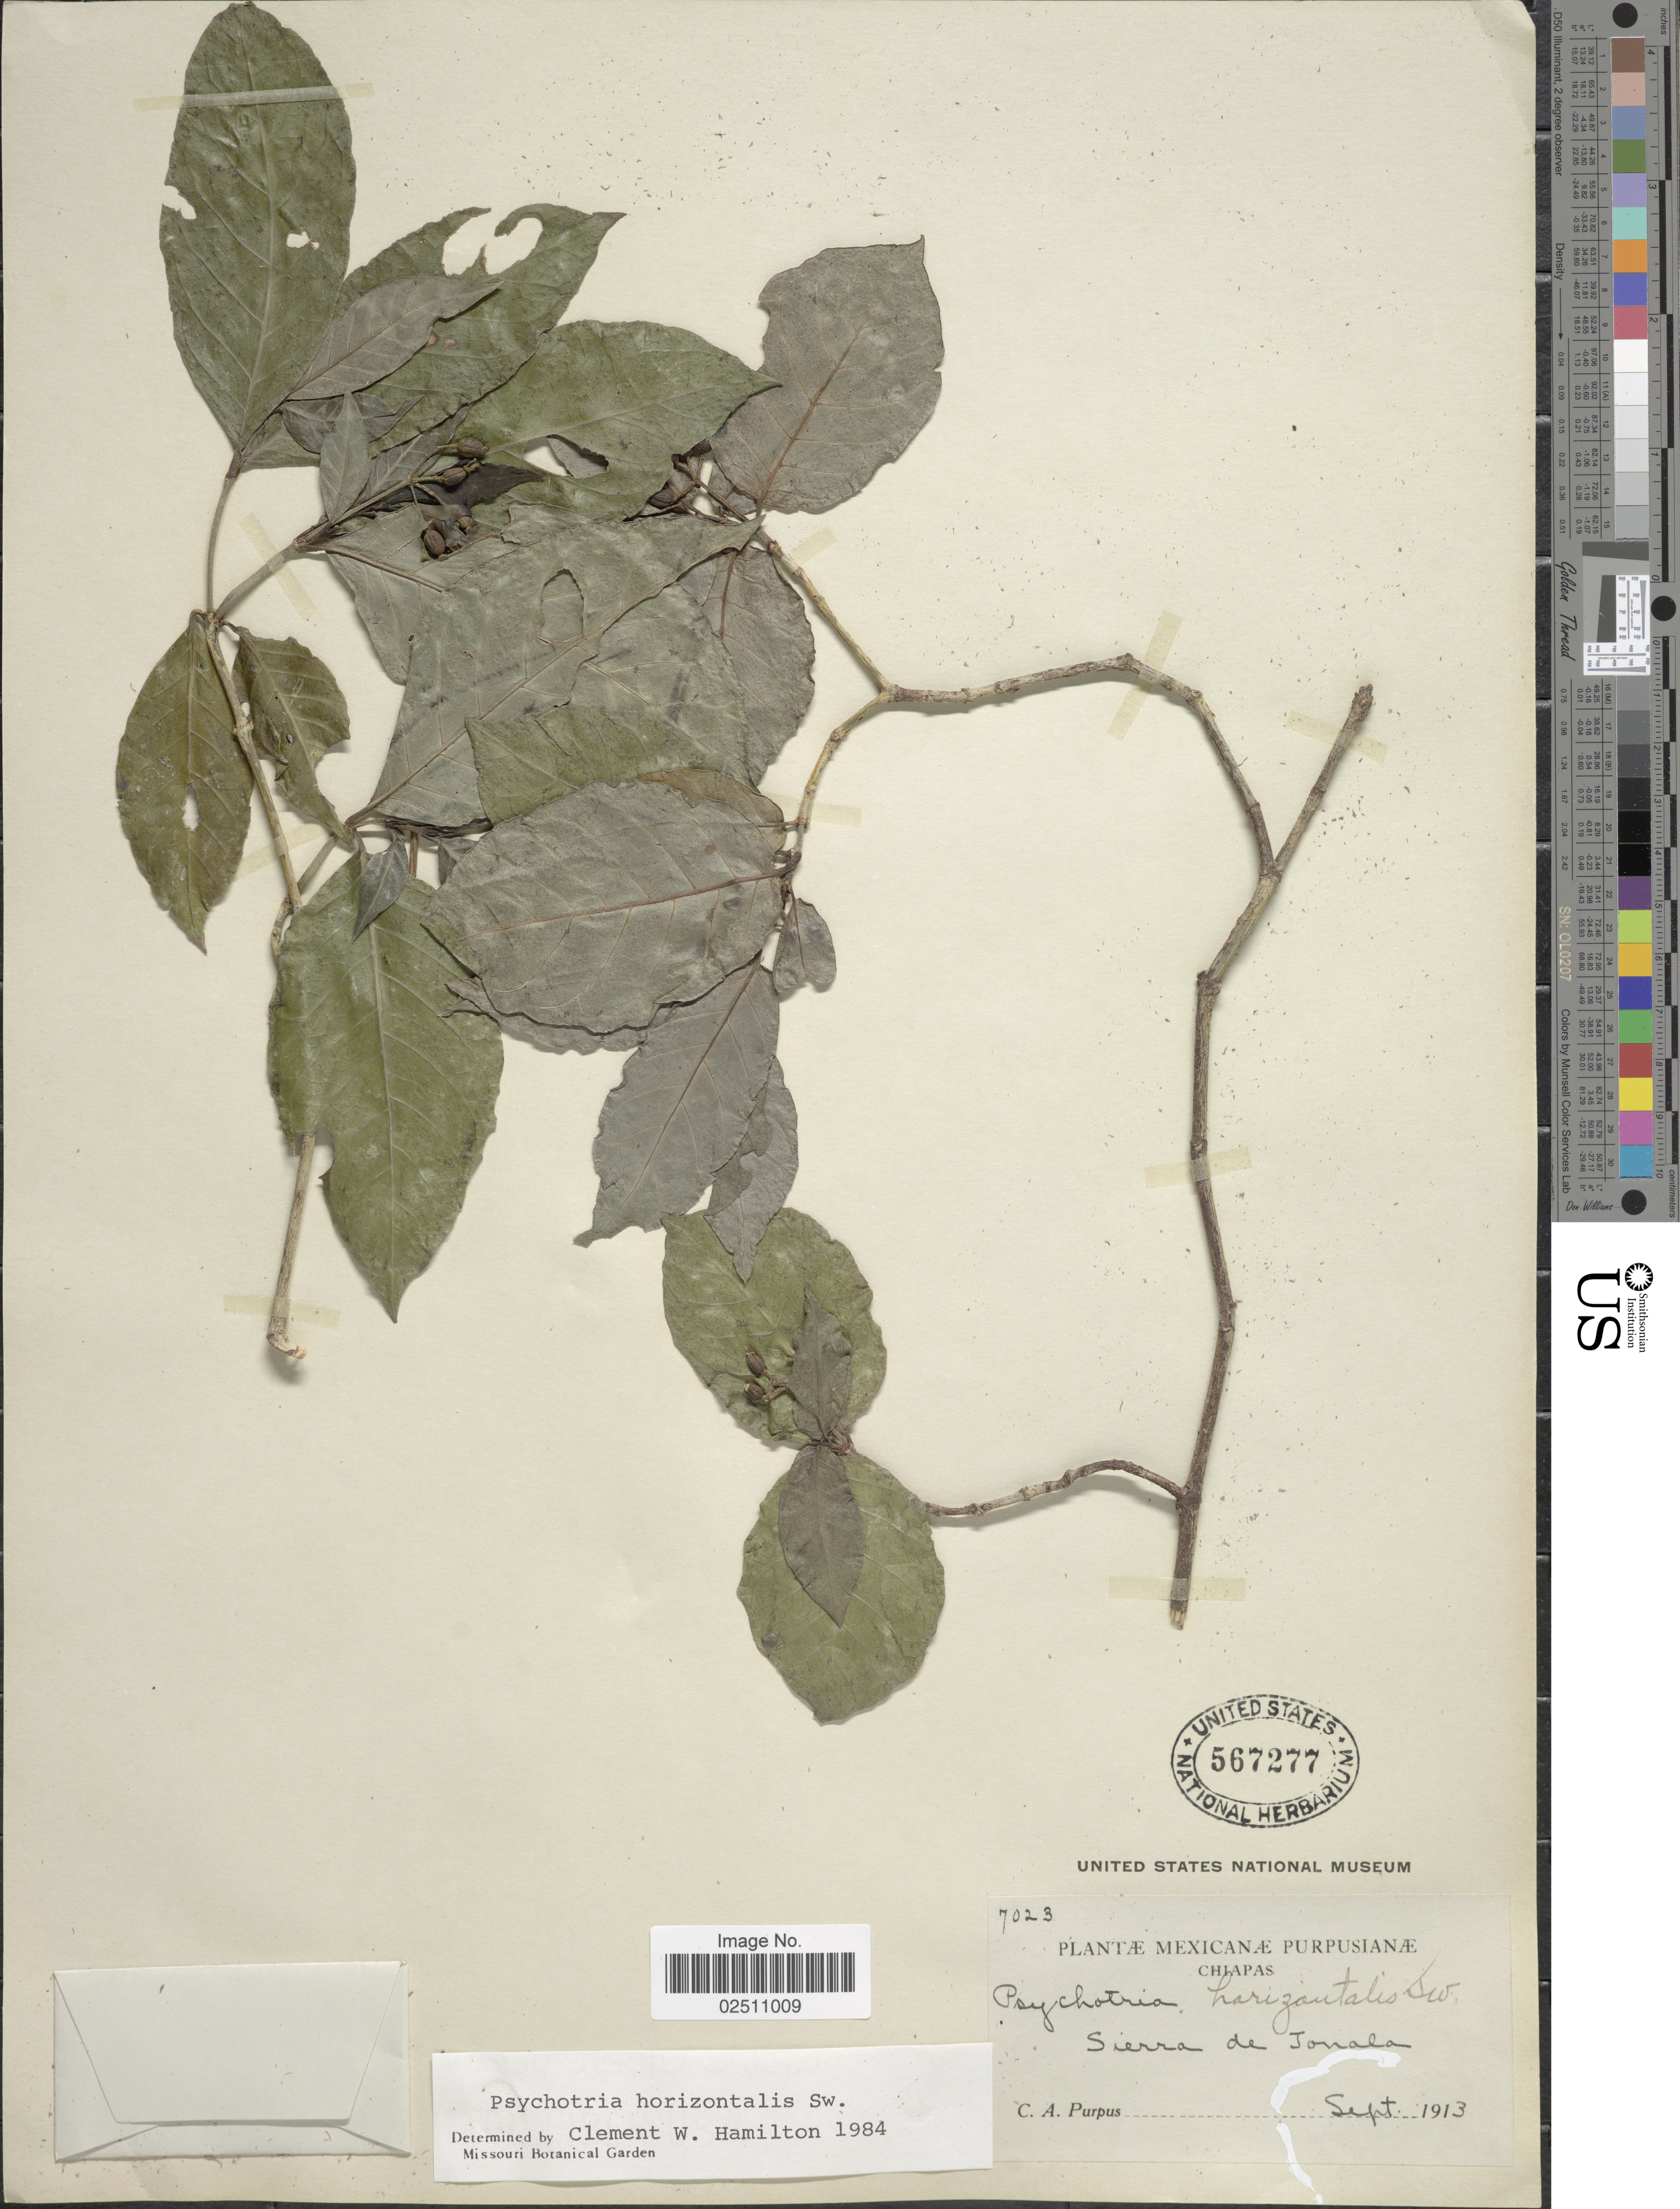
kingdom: Plantae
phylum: Tracheophyta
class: Magnoliopsida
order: Gentianales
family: Rubiaceae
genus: Psychotria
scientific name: Psychotria horizontalis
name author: Sw.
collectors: C. A. Purpus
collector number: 7023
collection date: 1913-09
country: Mexico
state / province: Chiapas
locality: Mexicanae Purpusianae, Sierra de Jonala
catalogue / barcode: US 567277